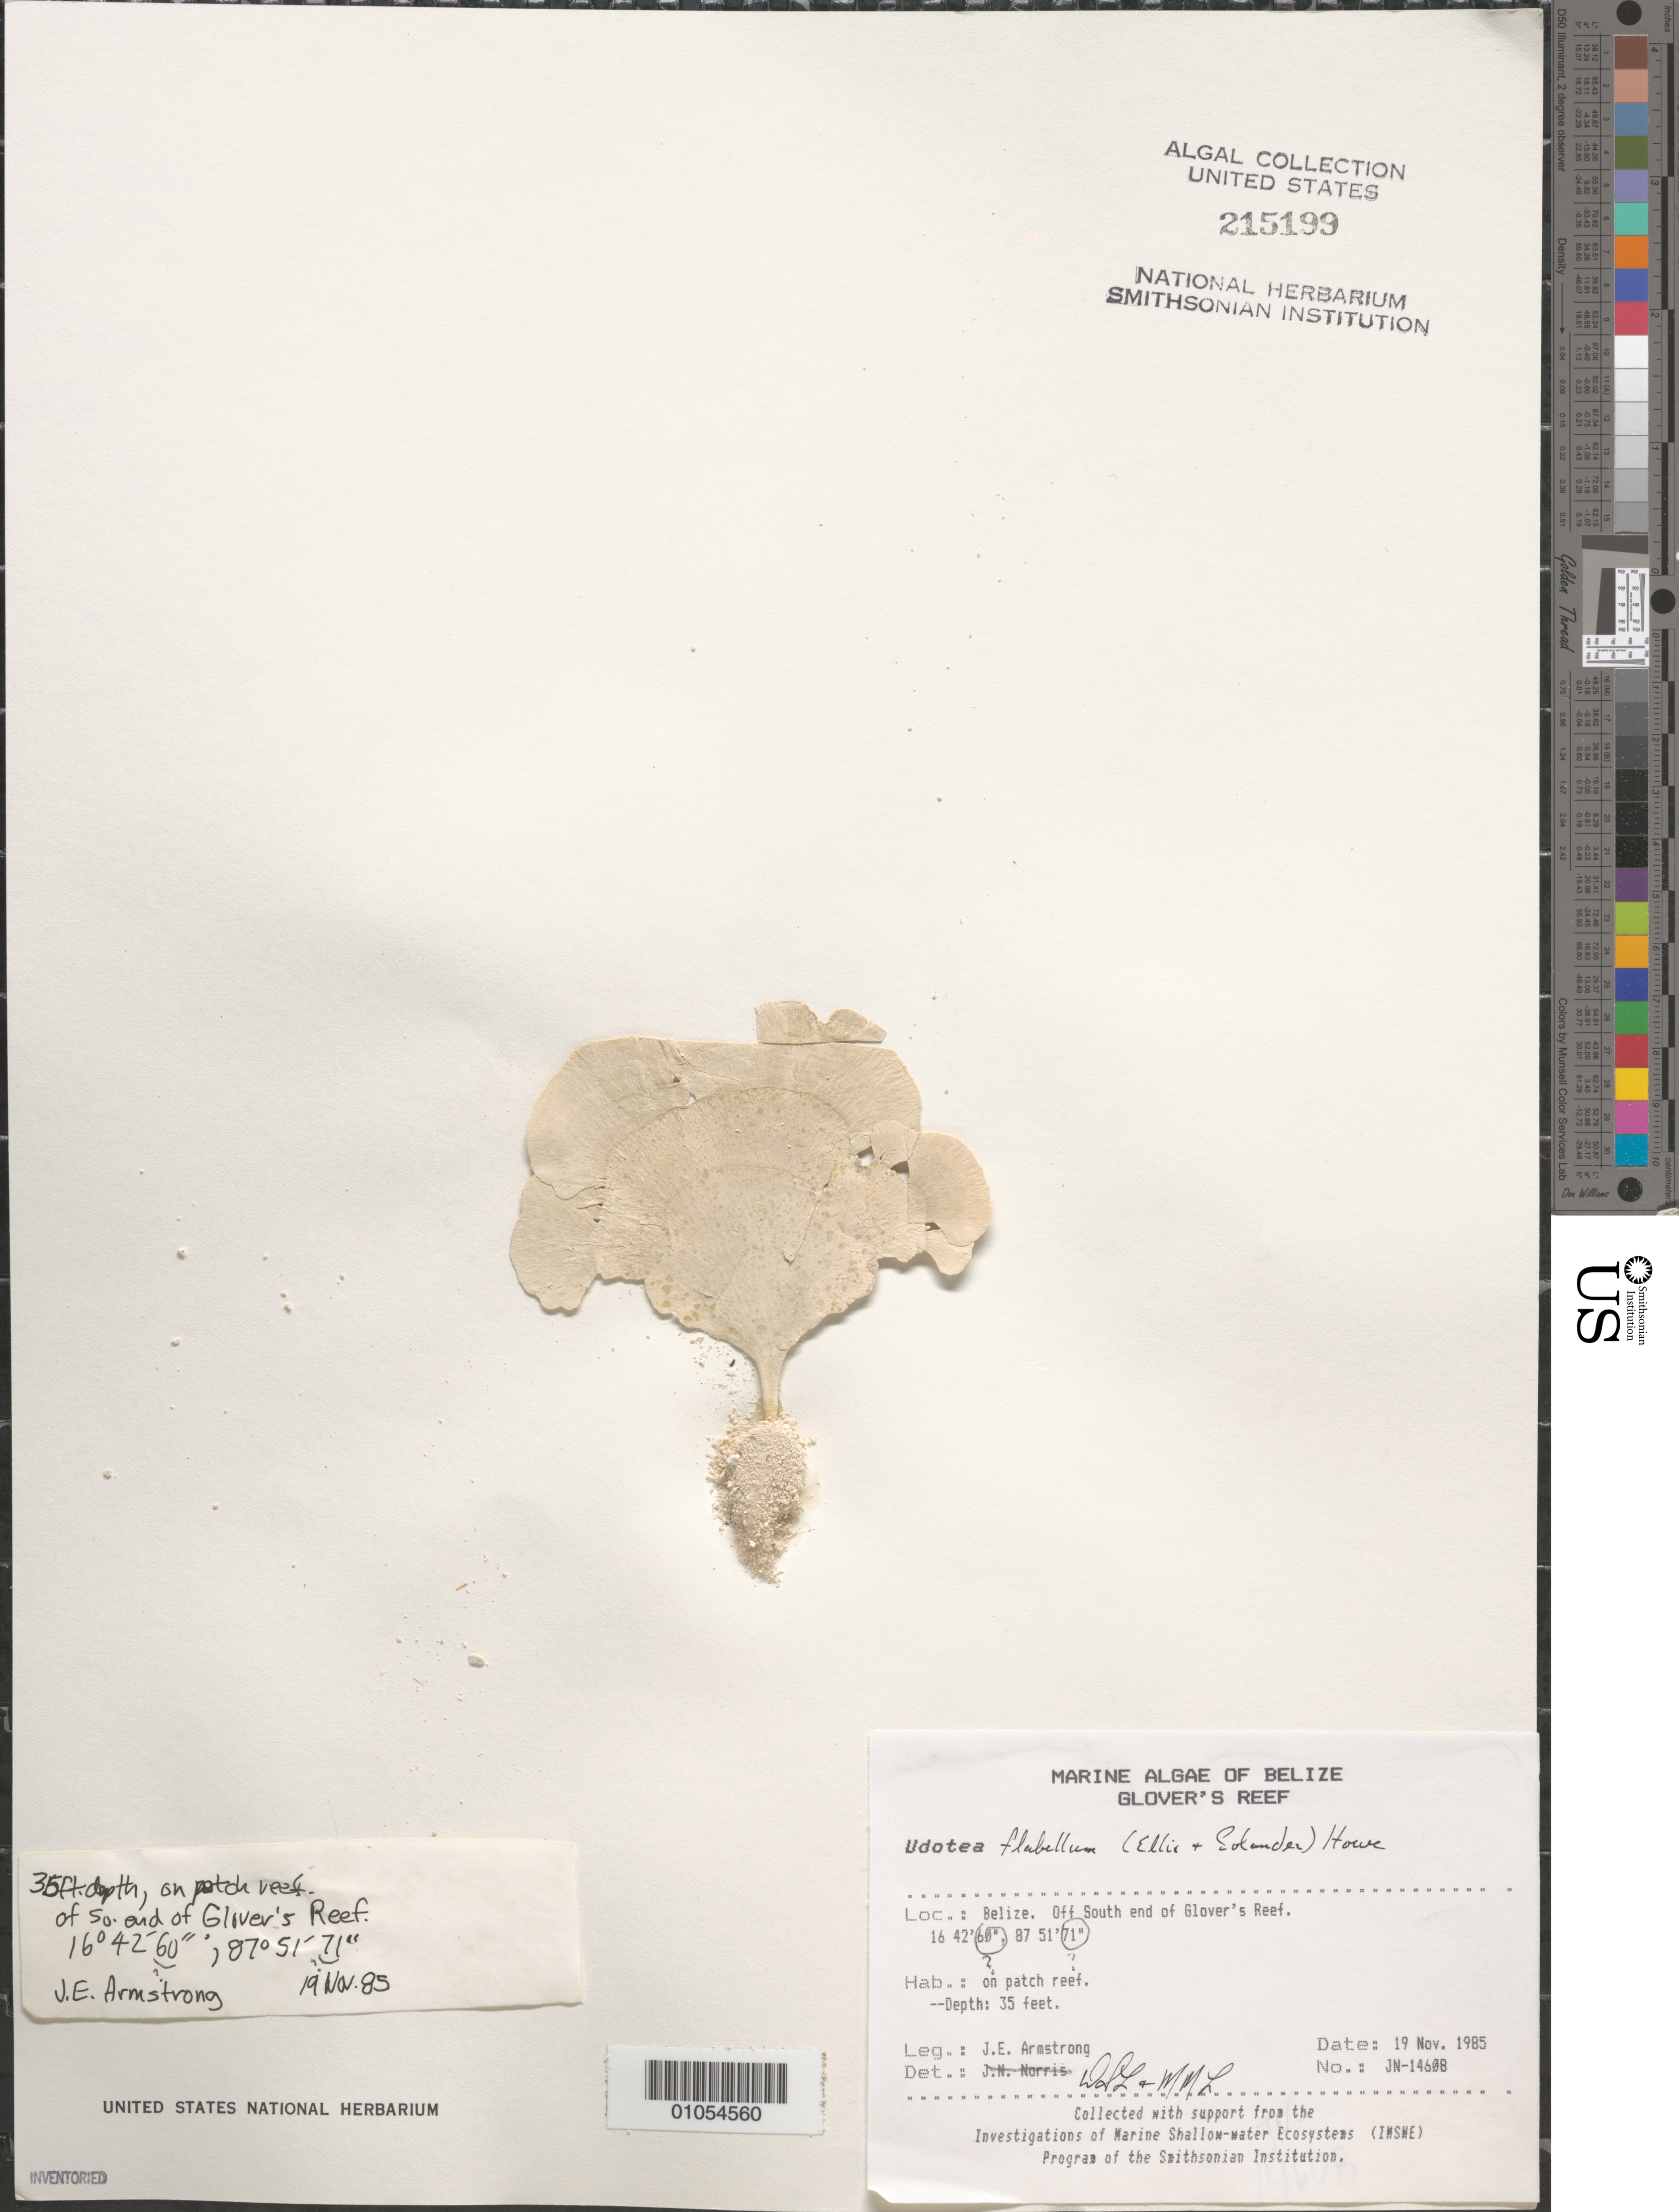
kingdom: Plantae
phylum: Chlorophyta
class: Ulvophyceae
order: Bryopsidales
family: Udoteaceae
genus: Udotea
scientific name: Udotea flabellum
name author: (J. Ellis & Sol.) M. Howe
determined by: Littler, D. S.; Littler, M. M.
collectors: J. Armstrong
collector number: JN-14608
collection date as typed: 19 Nov 1985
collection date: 1985-11-19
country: Belize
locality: Glover's Reef, off south end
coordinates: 16 42' 00"N, 87 51'00"W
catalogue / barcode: US 215199